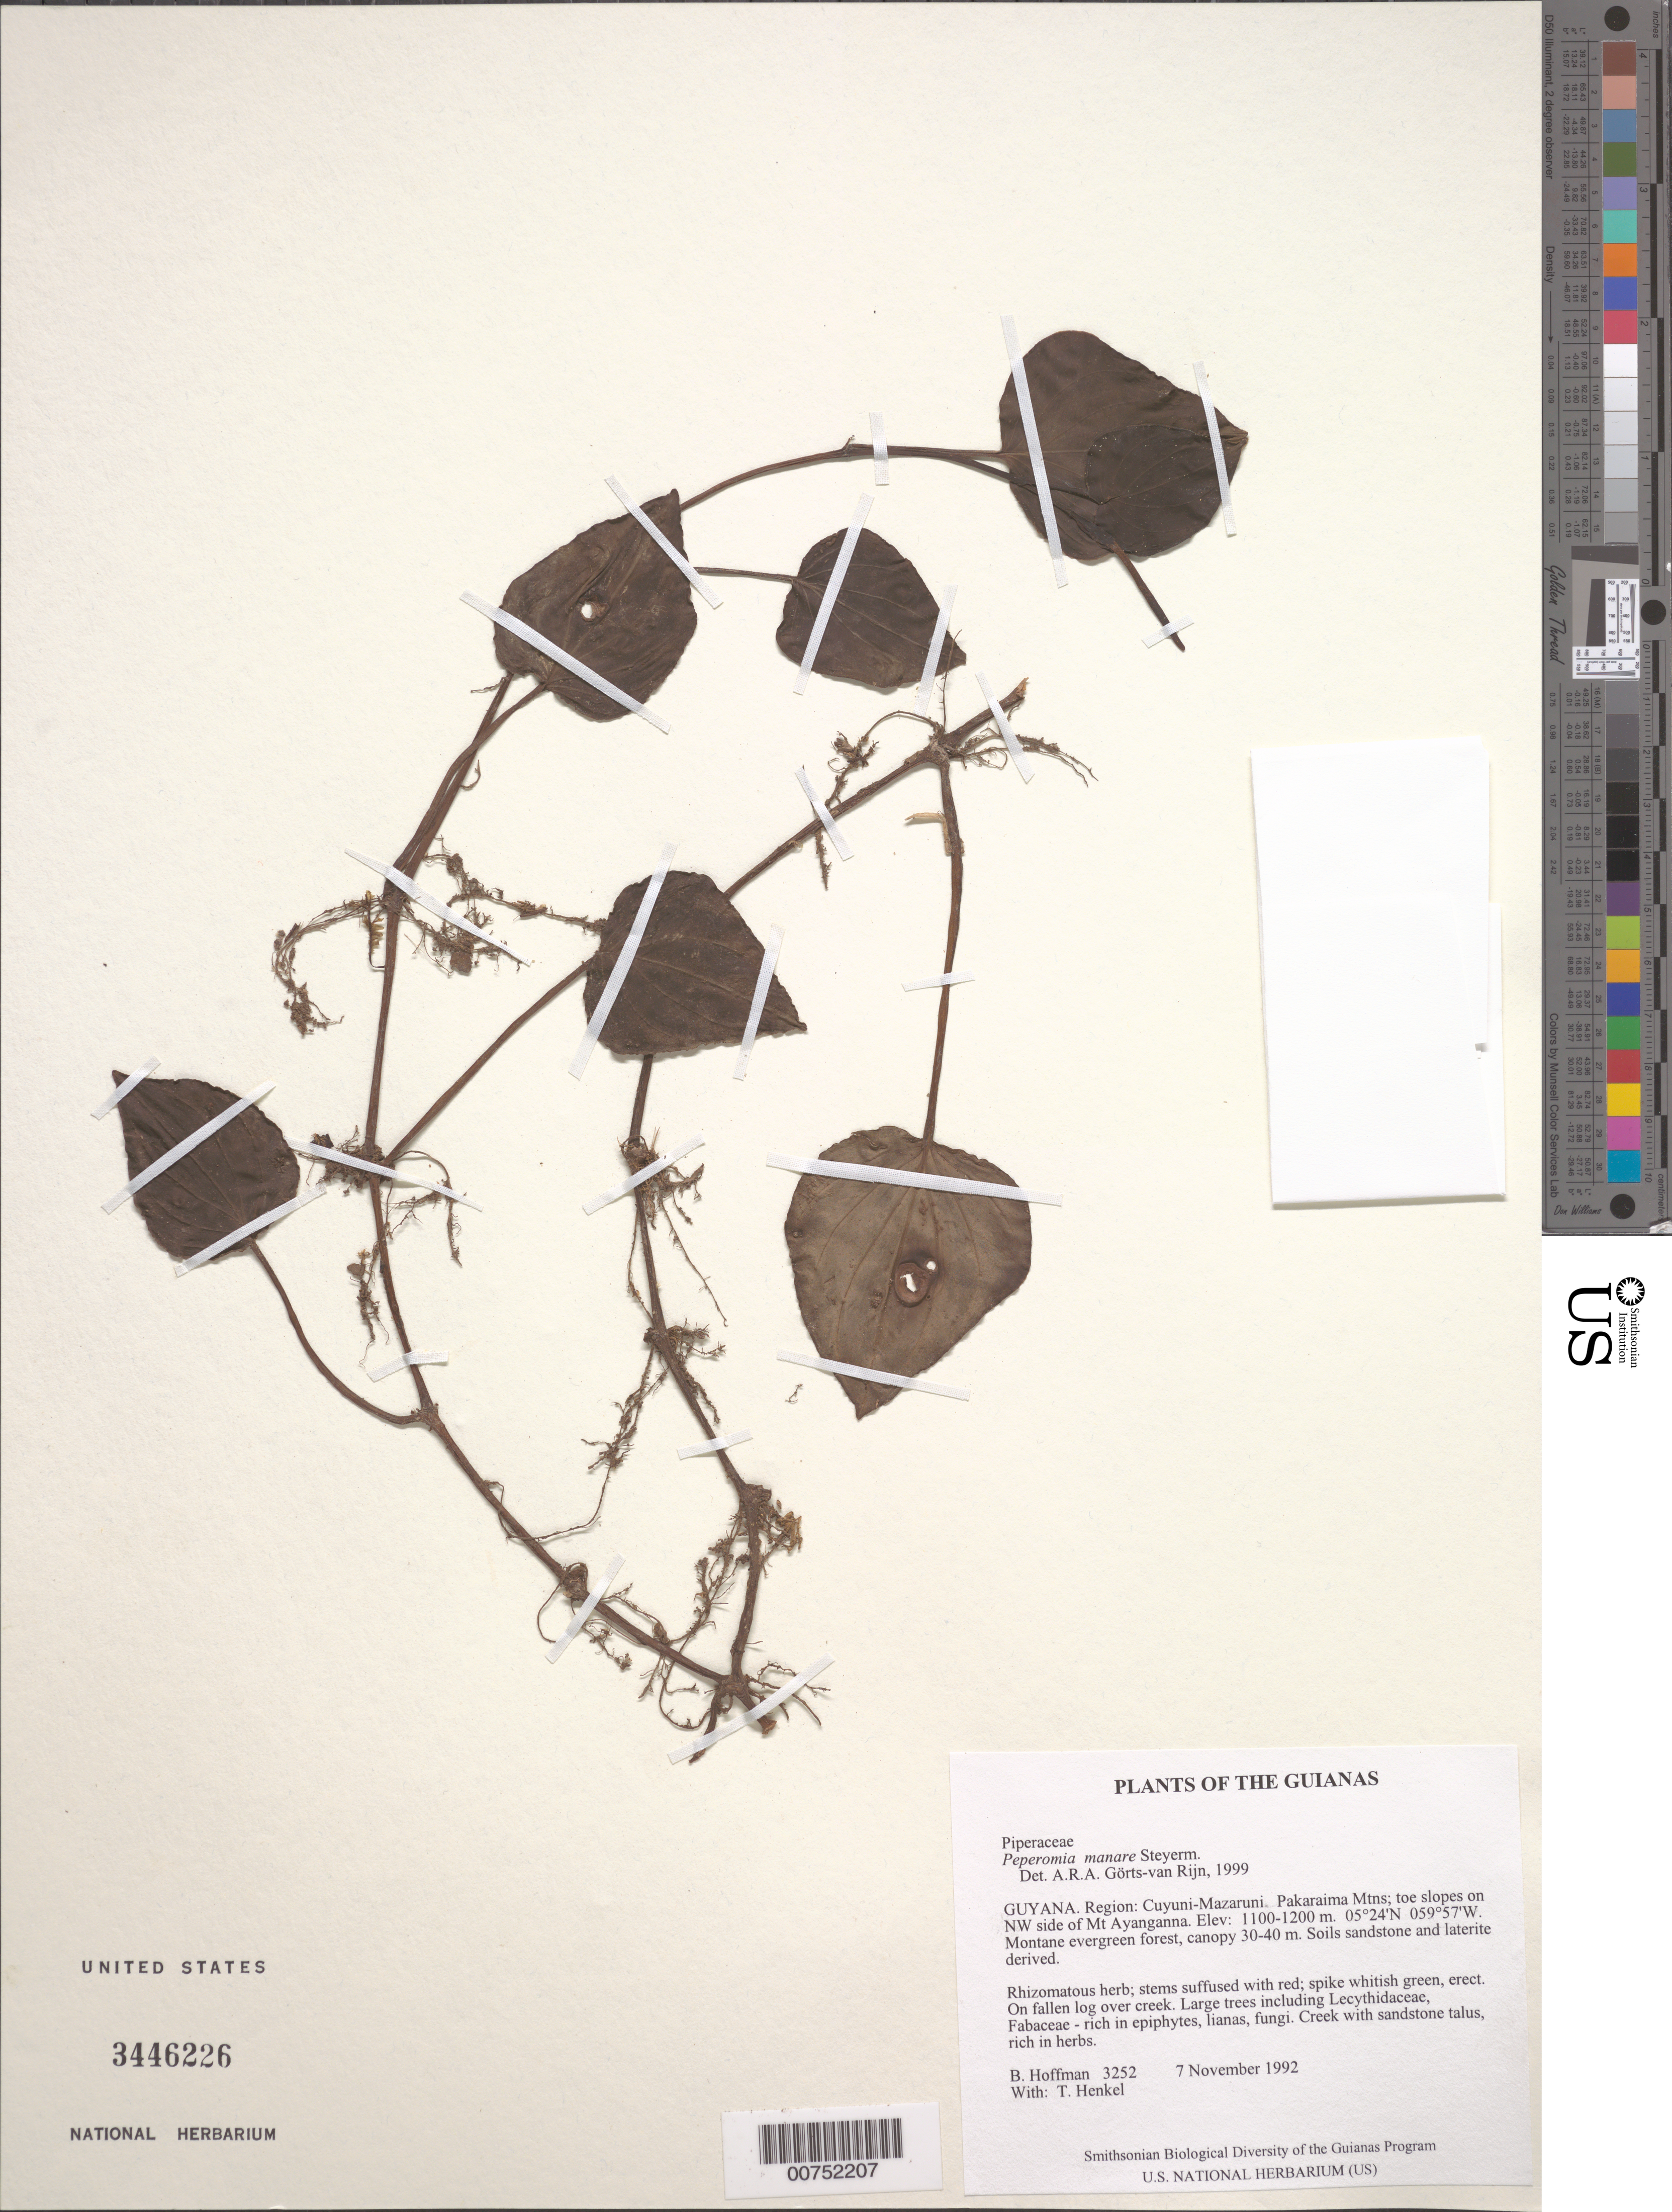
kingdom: Plantae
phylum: Tracheophyta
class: Magnoliopsida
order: Piperales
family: Piperaceae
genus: Peperomia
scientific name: Peperomia manarae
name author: Steyerm.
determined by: Görts-van Rijn, A. R. A.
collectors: B. Hoffman & T. Henkel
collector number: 3252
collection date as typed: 7 November 1992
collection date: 1992-11-07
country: Guyana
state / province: Cuyuni-Mazaruni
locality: Pakaraima Mountains; toe slopes on NW side of Mt. Ayanganna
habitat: Montane evergreen forest, canopy 30-40 m. Soils sandstone and laterite derived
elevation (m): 1100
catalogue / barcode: US 3446226